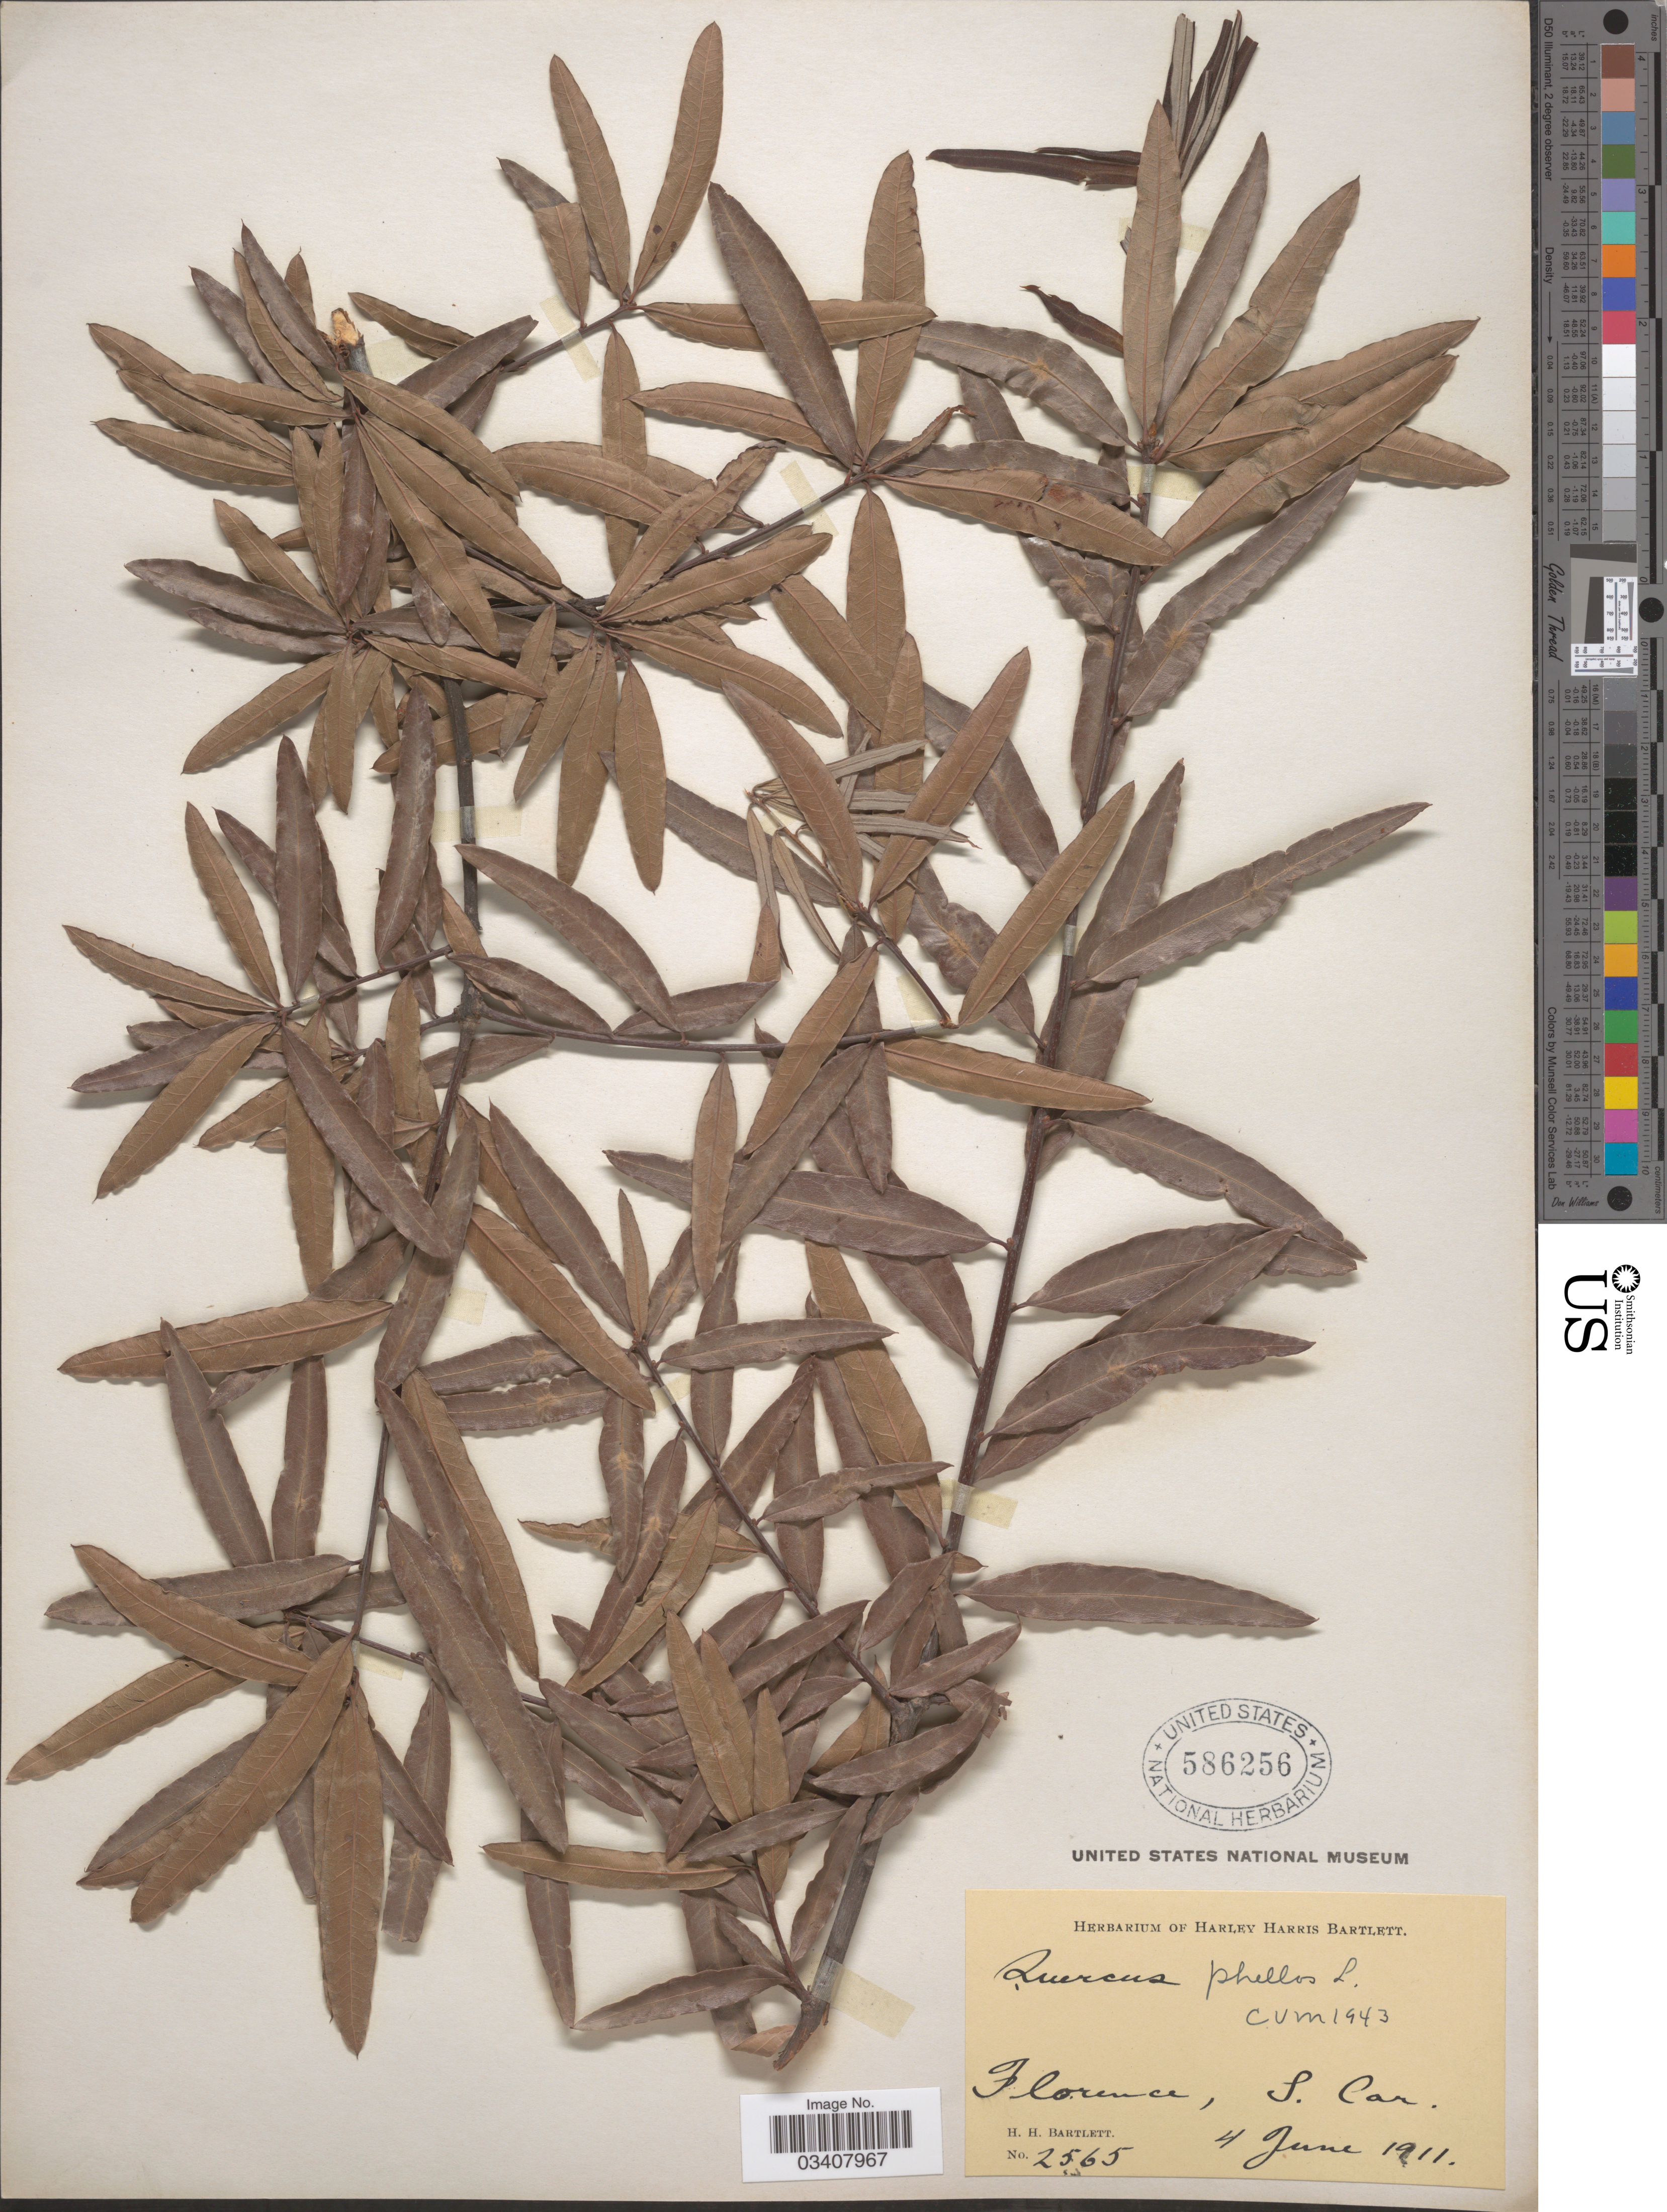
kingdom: Plantae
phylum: Tracheophyta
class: Magnoliopsida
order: Fagales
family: Fagaceae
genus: Quercus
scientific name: Quercus phellos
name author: L.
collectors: H. H. Bartlett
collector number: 2565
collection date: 1911-06-04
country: United States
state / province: South Carolina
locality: Florence.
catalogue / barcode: US 586256